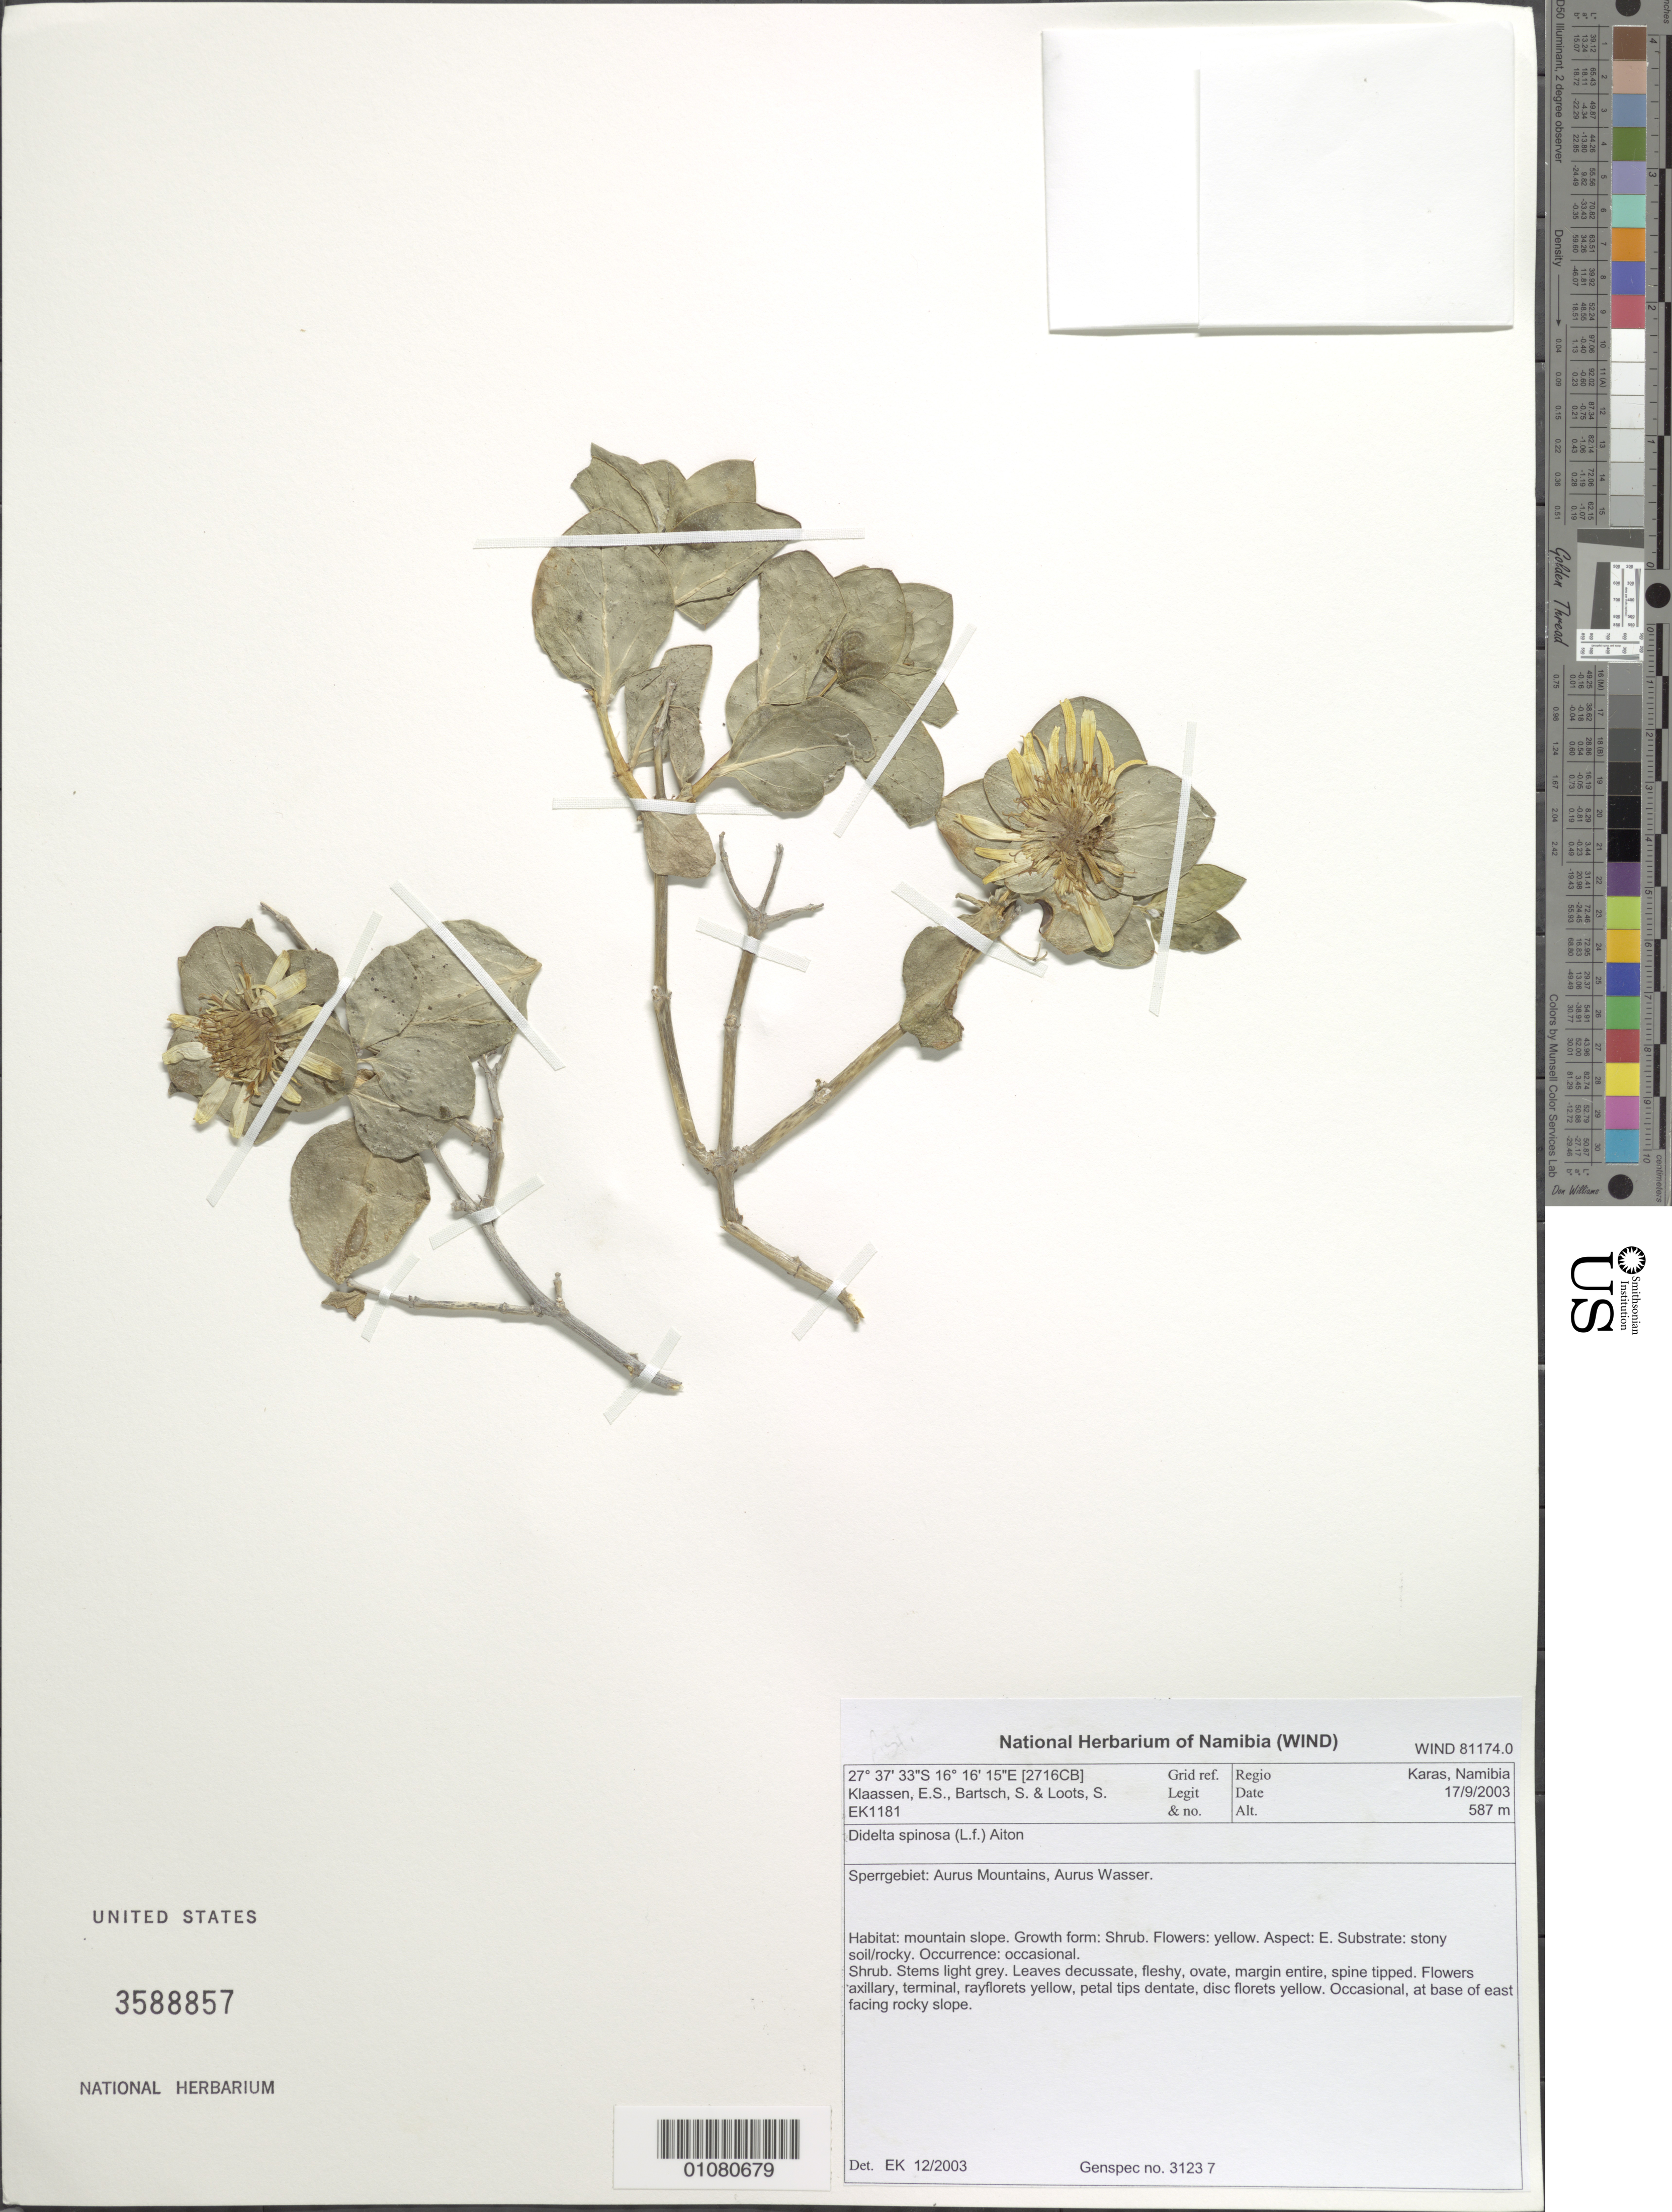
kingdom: Plantae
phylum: Tracheophyta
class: Magnoliopsida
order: Asterales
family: Asteraceae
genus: Didelta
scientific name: Didelta spinosa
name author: (L. f.) Aiton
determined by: E., K.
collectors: E. S. Klaassen, S. Bartsch & S. Loots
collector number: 1181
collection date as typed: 17 September 2003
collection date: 2003-09-17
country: Namibia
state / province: Karas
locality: Sperrgebiet: Aurus Mountains, Aurus Wasser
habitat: Mountain slope. East aspect. Substrate sonty soil / rocky. Base of east-facing rocky slope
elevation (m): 587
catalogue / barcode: US 3588857